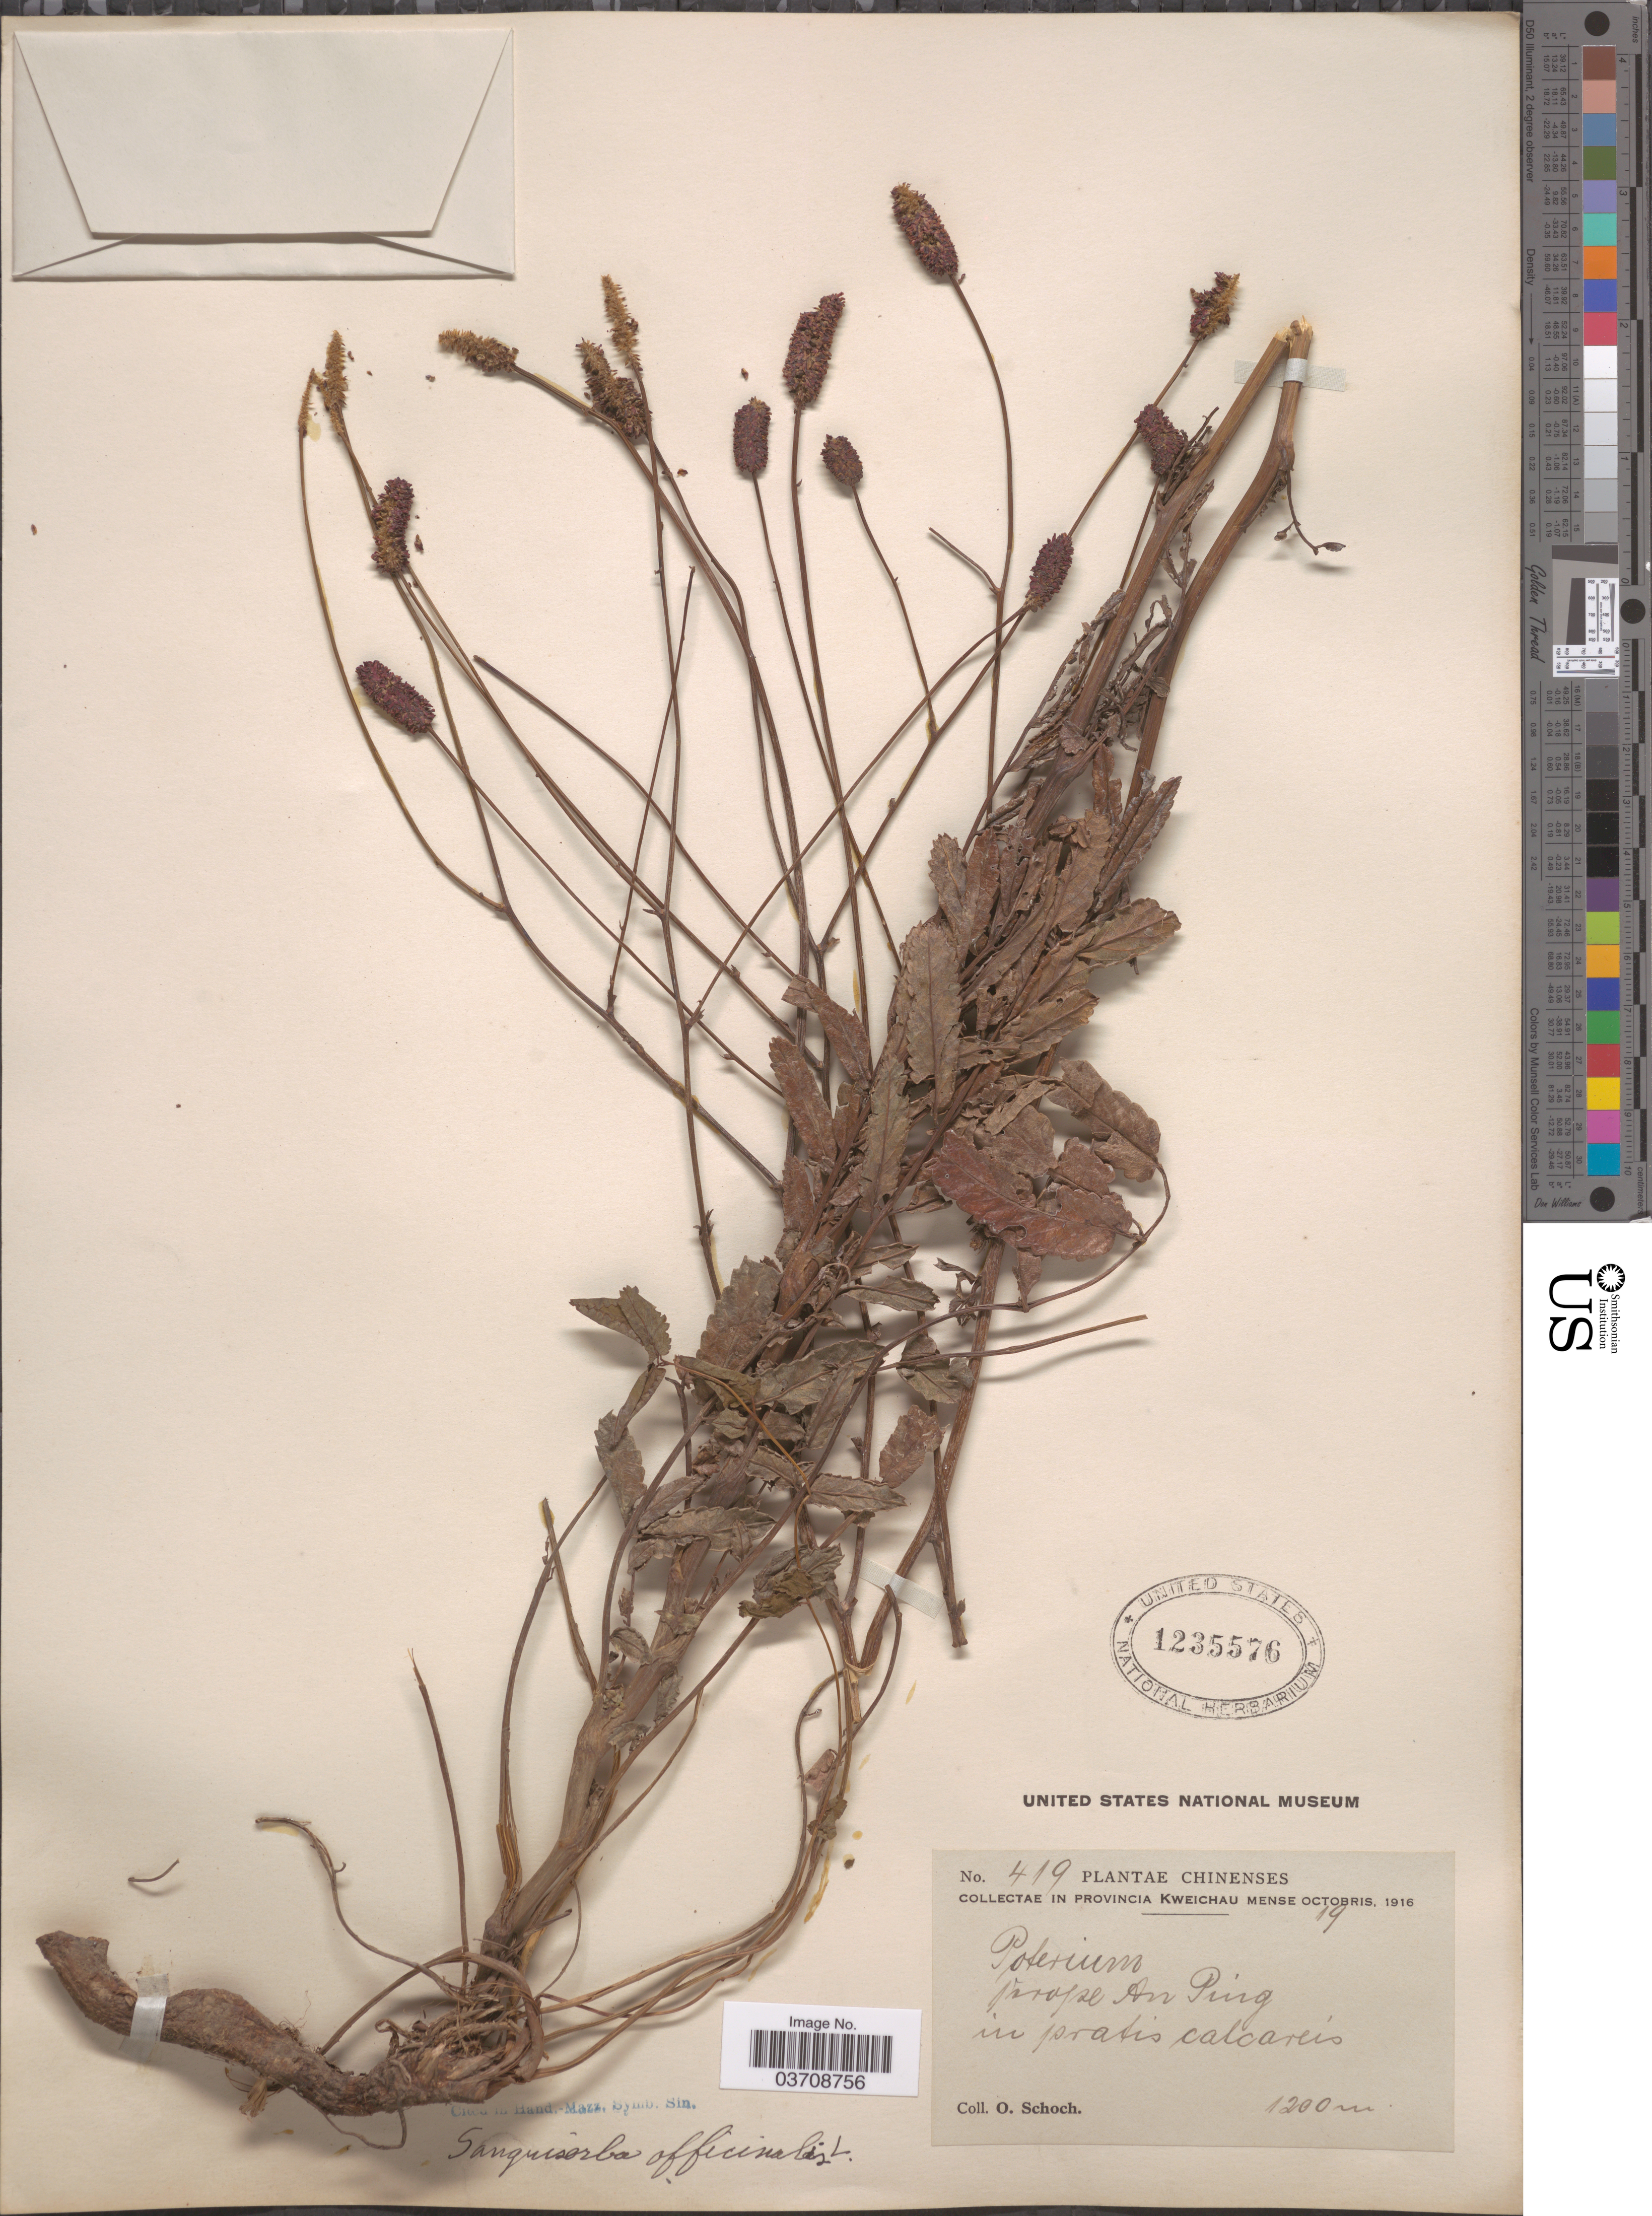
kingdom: Plantae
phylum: Tracheophyta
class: Magnoliopsida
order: Rosales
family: Rosaceae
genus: Sanguisorba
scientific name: Sanguisorba officinalis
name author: L.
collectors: O. Schoch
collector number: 419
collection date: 1916-10-19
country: China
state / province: Guizhou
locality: Provincia Kweichau. Prope An Ping, in pratis calcareis.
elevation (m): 1200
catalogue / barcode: US 1235576